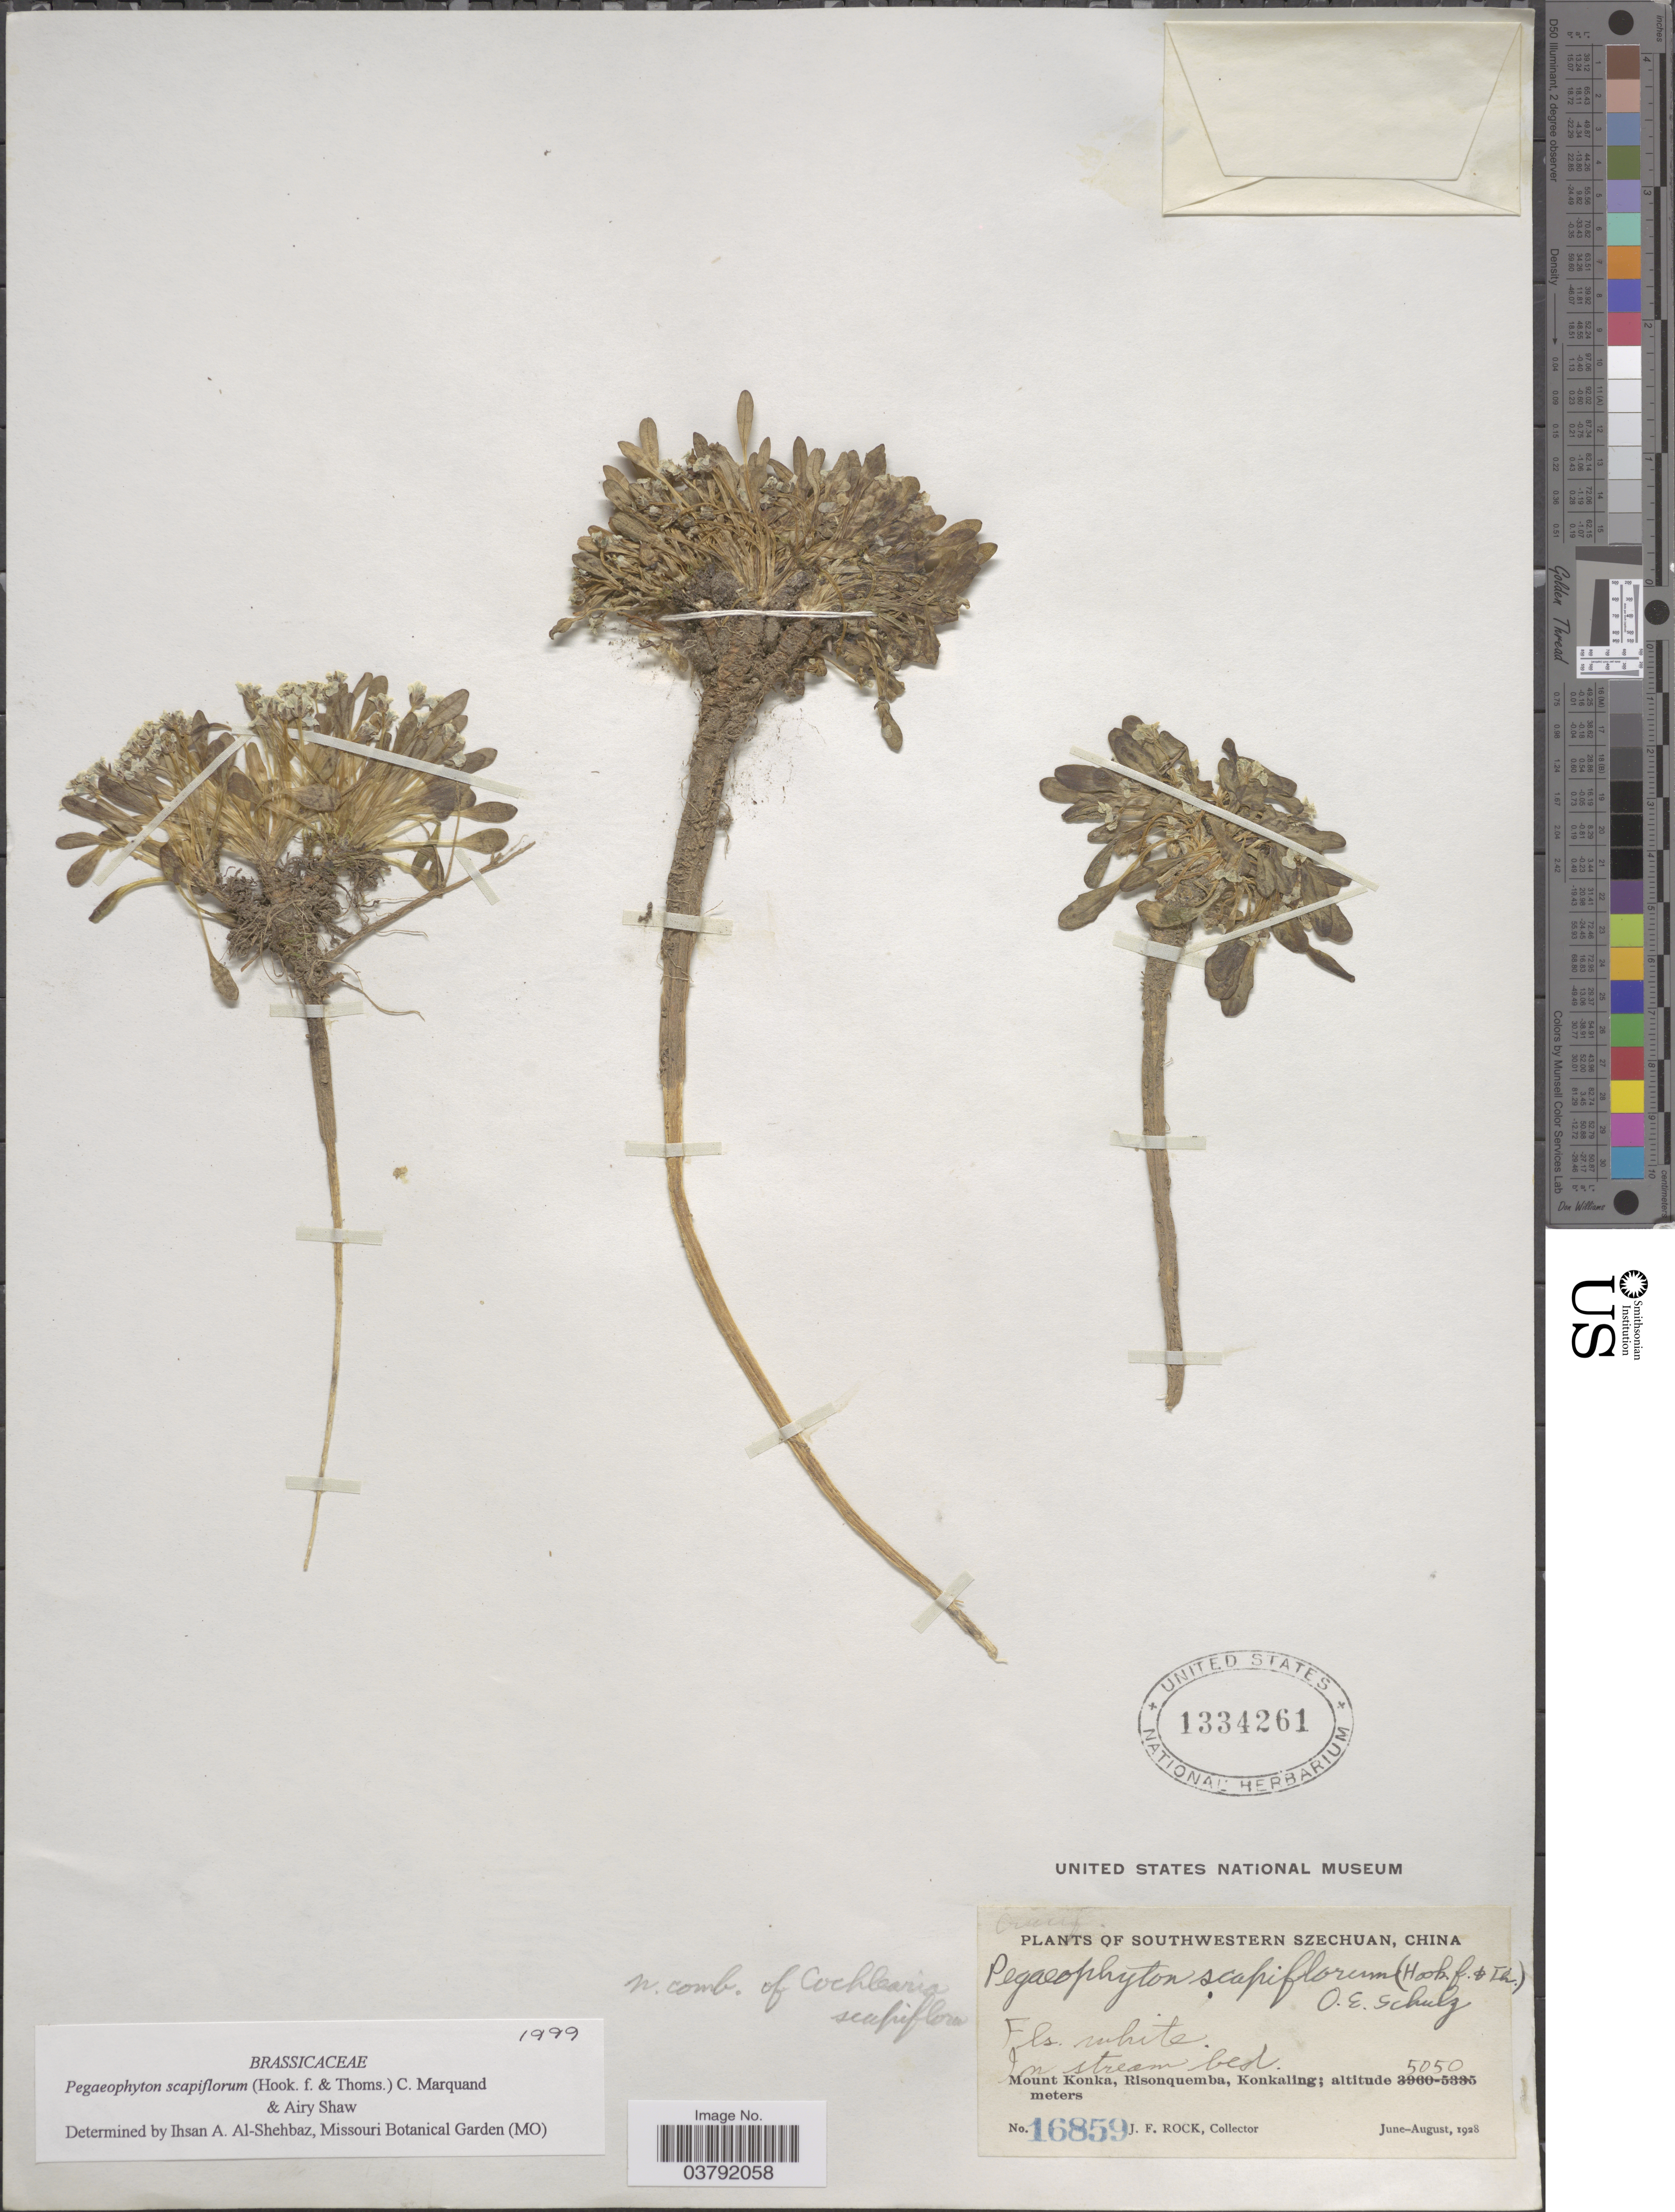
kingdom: Plantae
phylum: Tracheophyta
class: Magnoliopsida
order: Brassicales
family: Brassicaceae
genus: Pegaeophyton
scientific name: Pegaeophyton scapiflorum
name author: (Hook. f. & Thomson) C. Marquand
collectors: J. Rock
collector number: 16859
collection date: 1928-06/1928-08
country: China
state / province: Sichuan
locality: Southwestern Szechuan. Mount Konka, Risonquemba, Konkaling.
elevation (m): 5050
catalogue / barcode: US 1334261